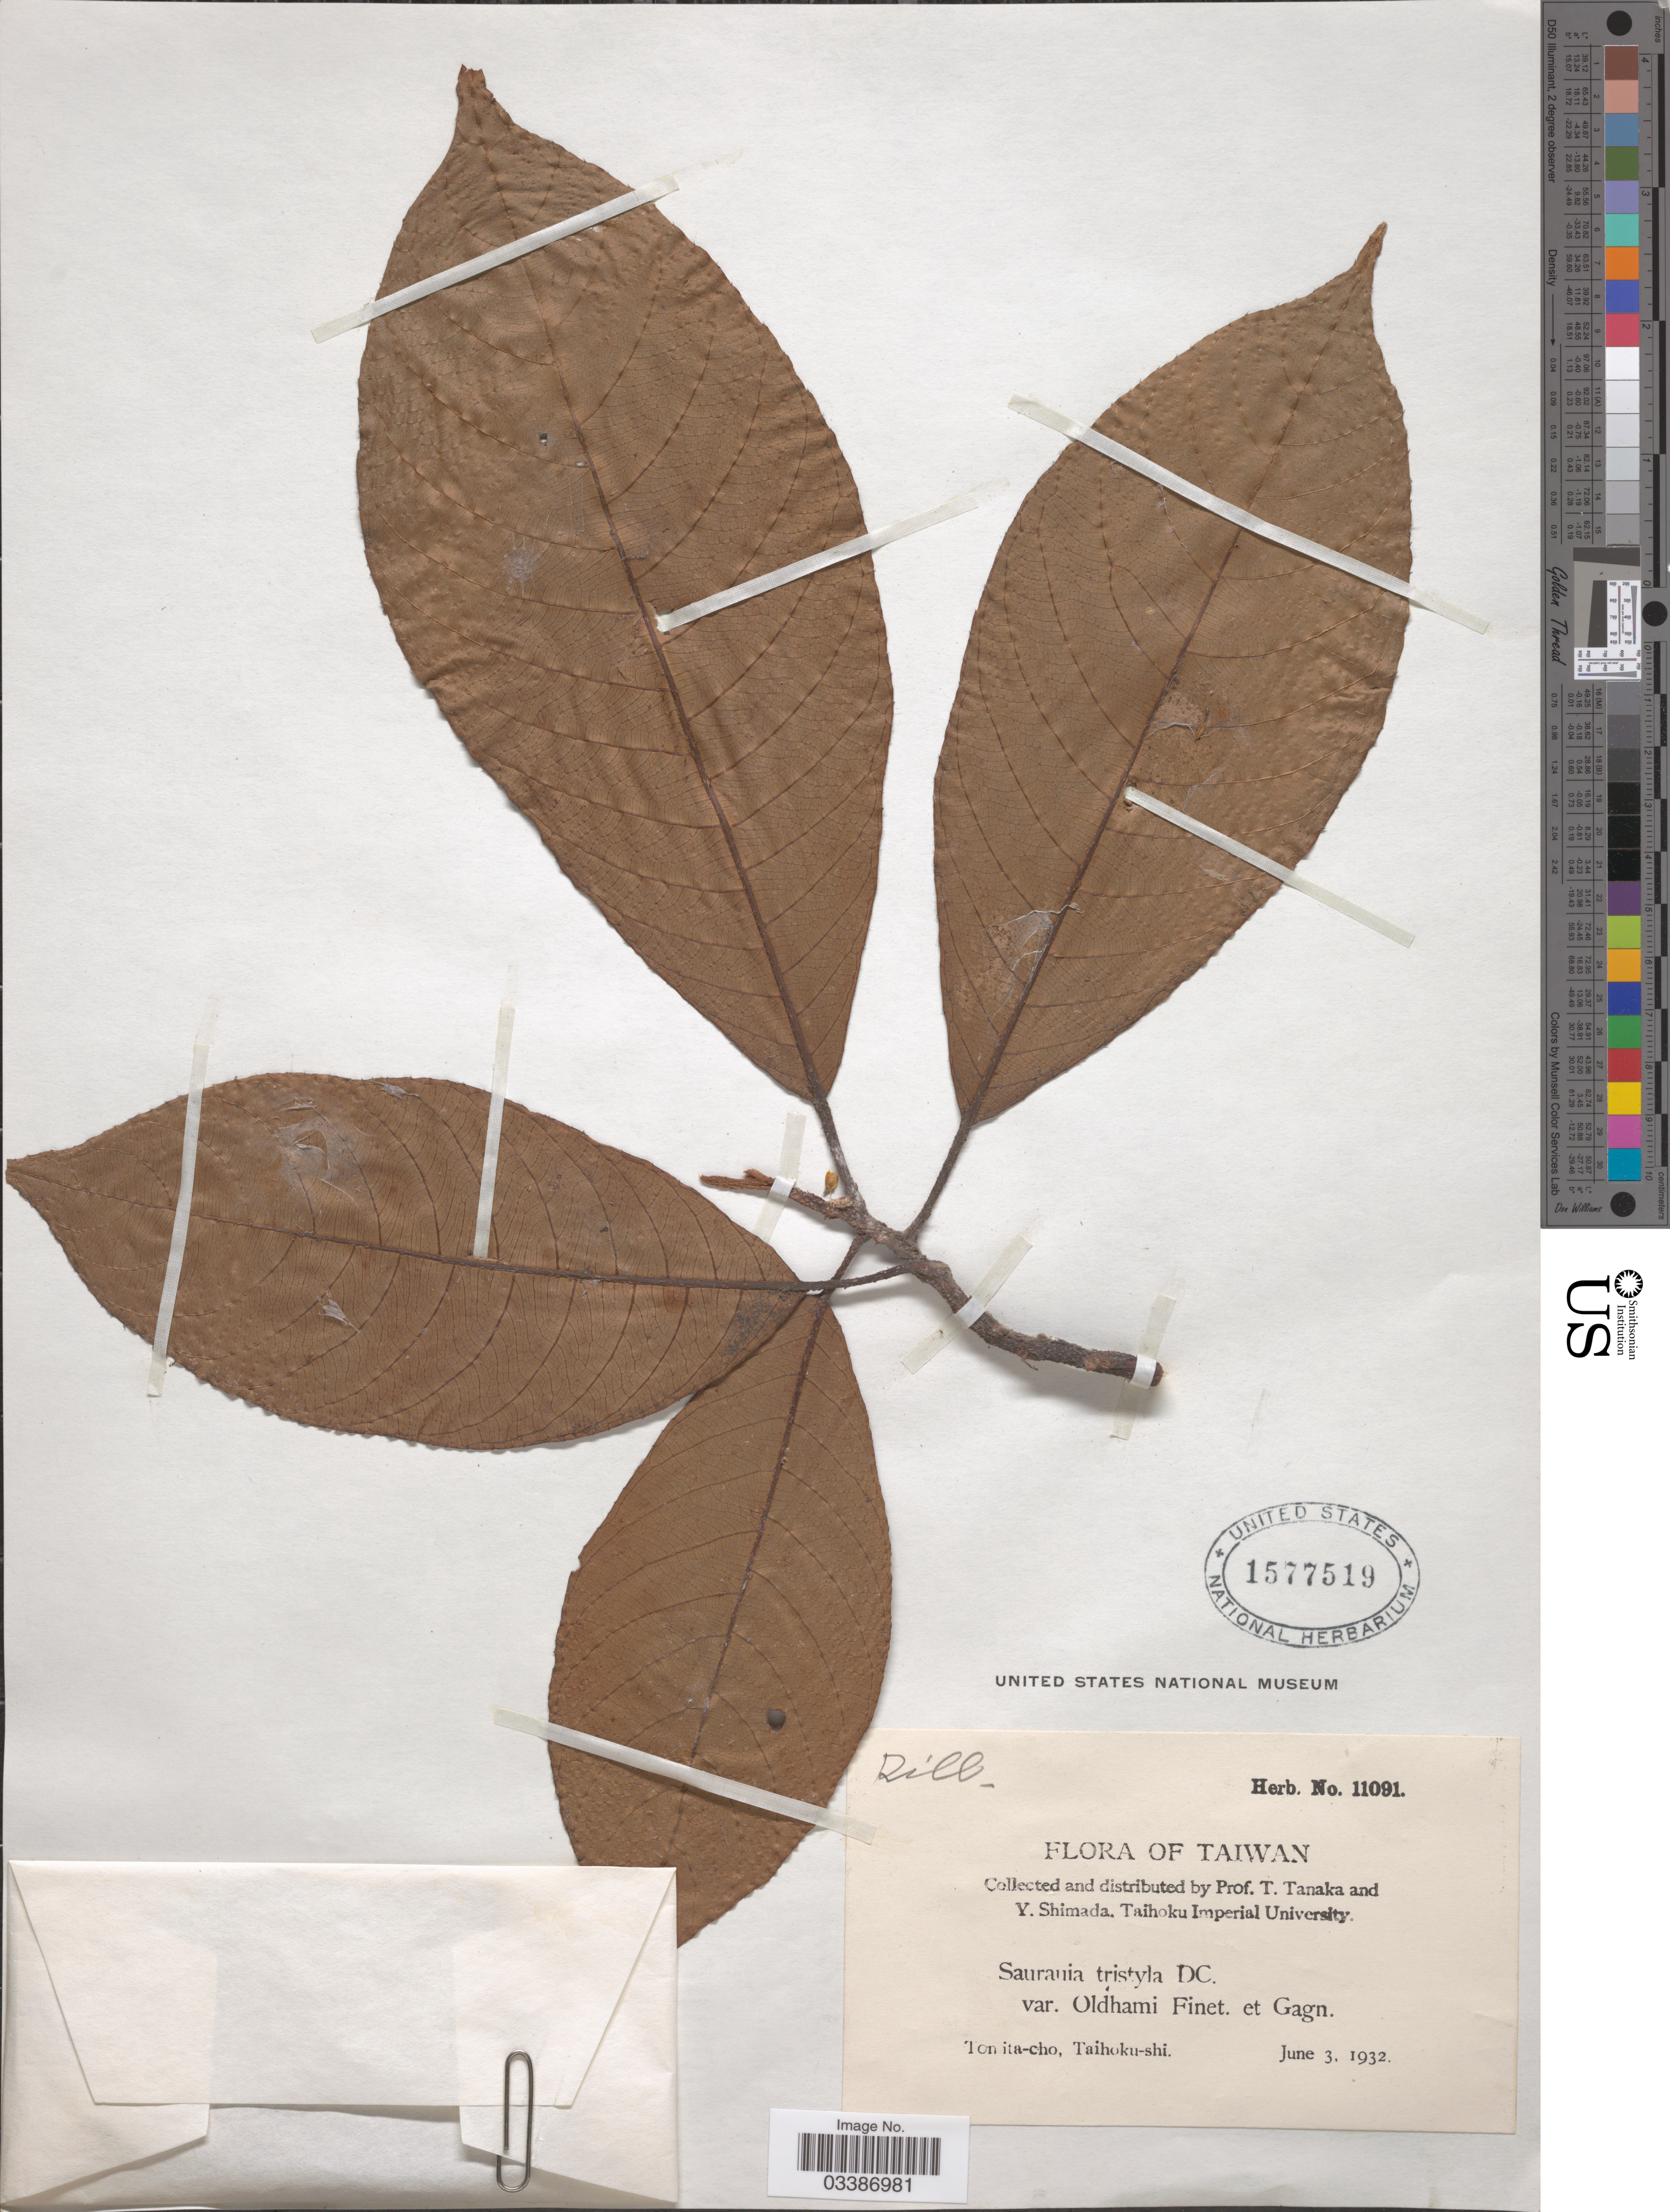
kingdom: Plantae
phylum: Tracheophyta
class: Magnoliopsida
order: Ericales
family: Actinidiaceae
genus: Saurauia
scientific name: Saurauia tristyla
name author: DC.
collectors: T. Tanaka & Y. Shimada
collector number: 11091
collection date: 1932-06-03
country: Taiwan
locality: Ton ita-cho, Taihoku-shi.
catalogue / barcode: US 1577519